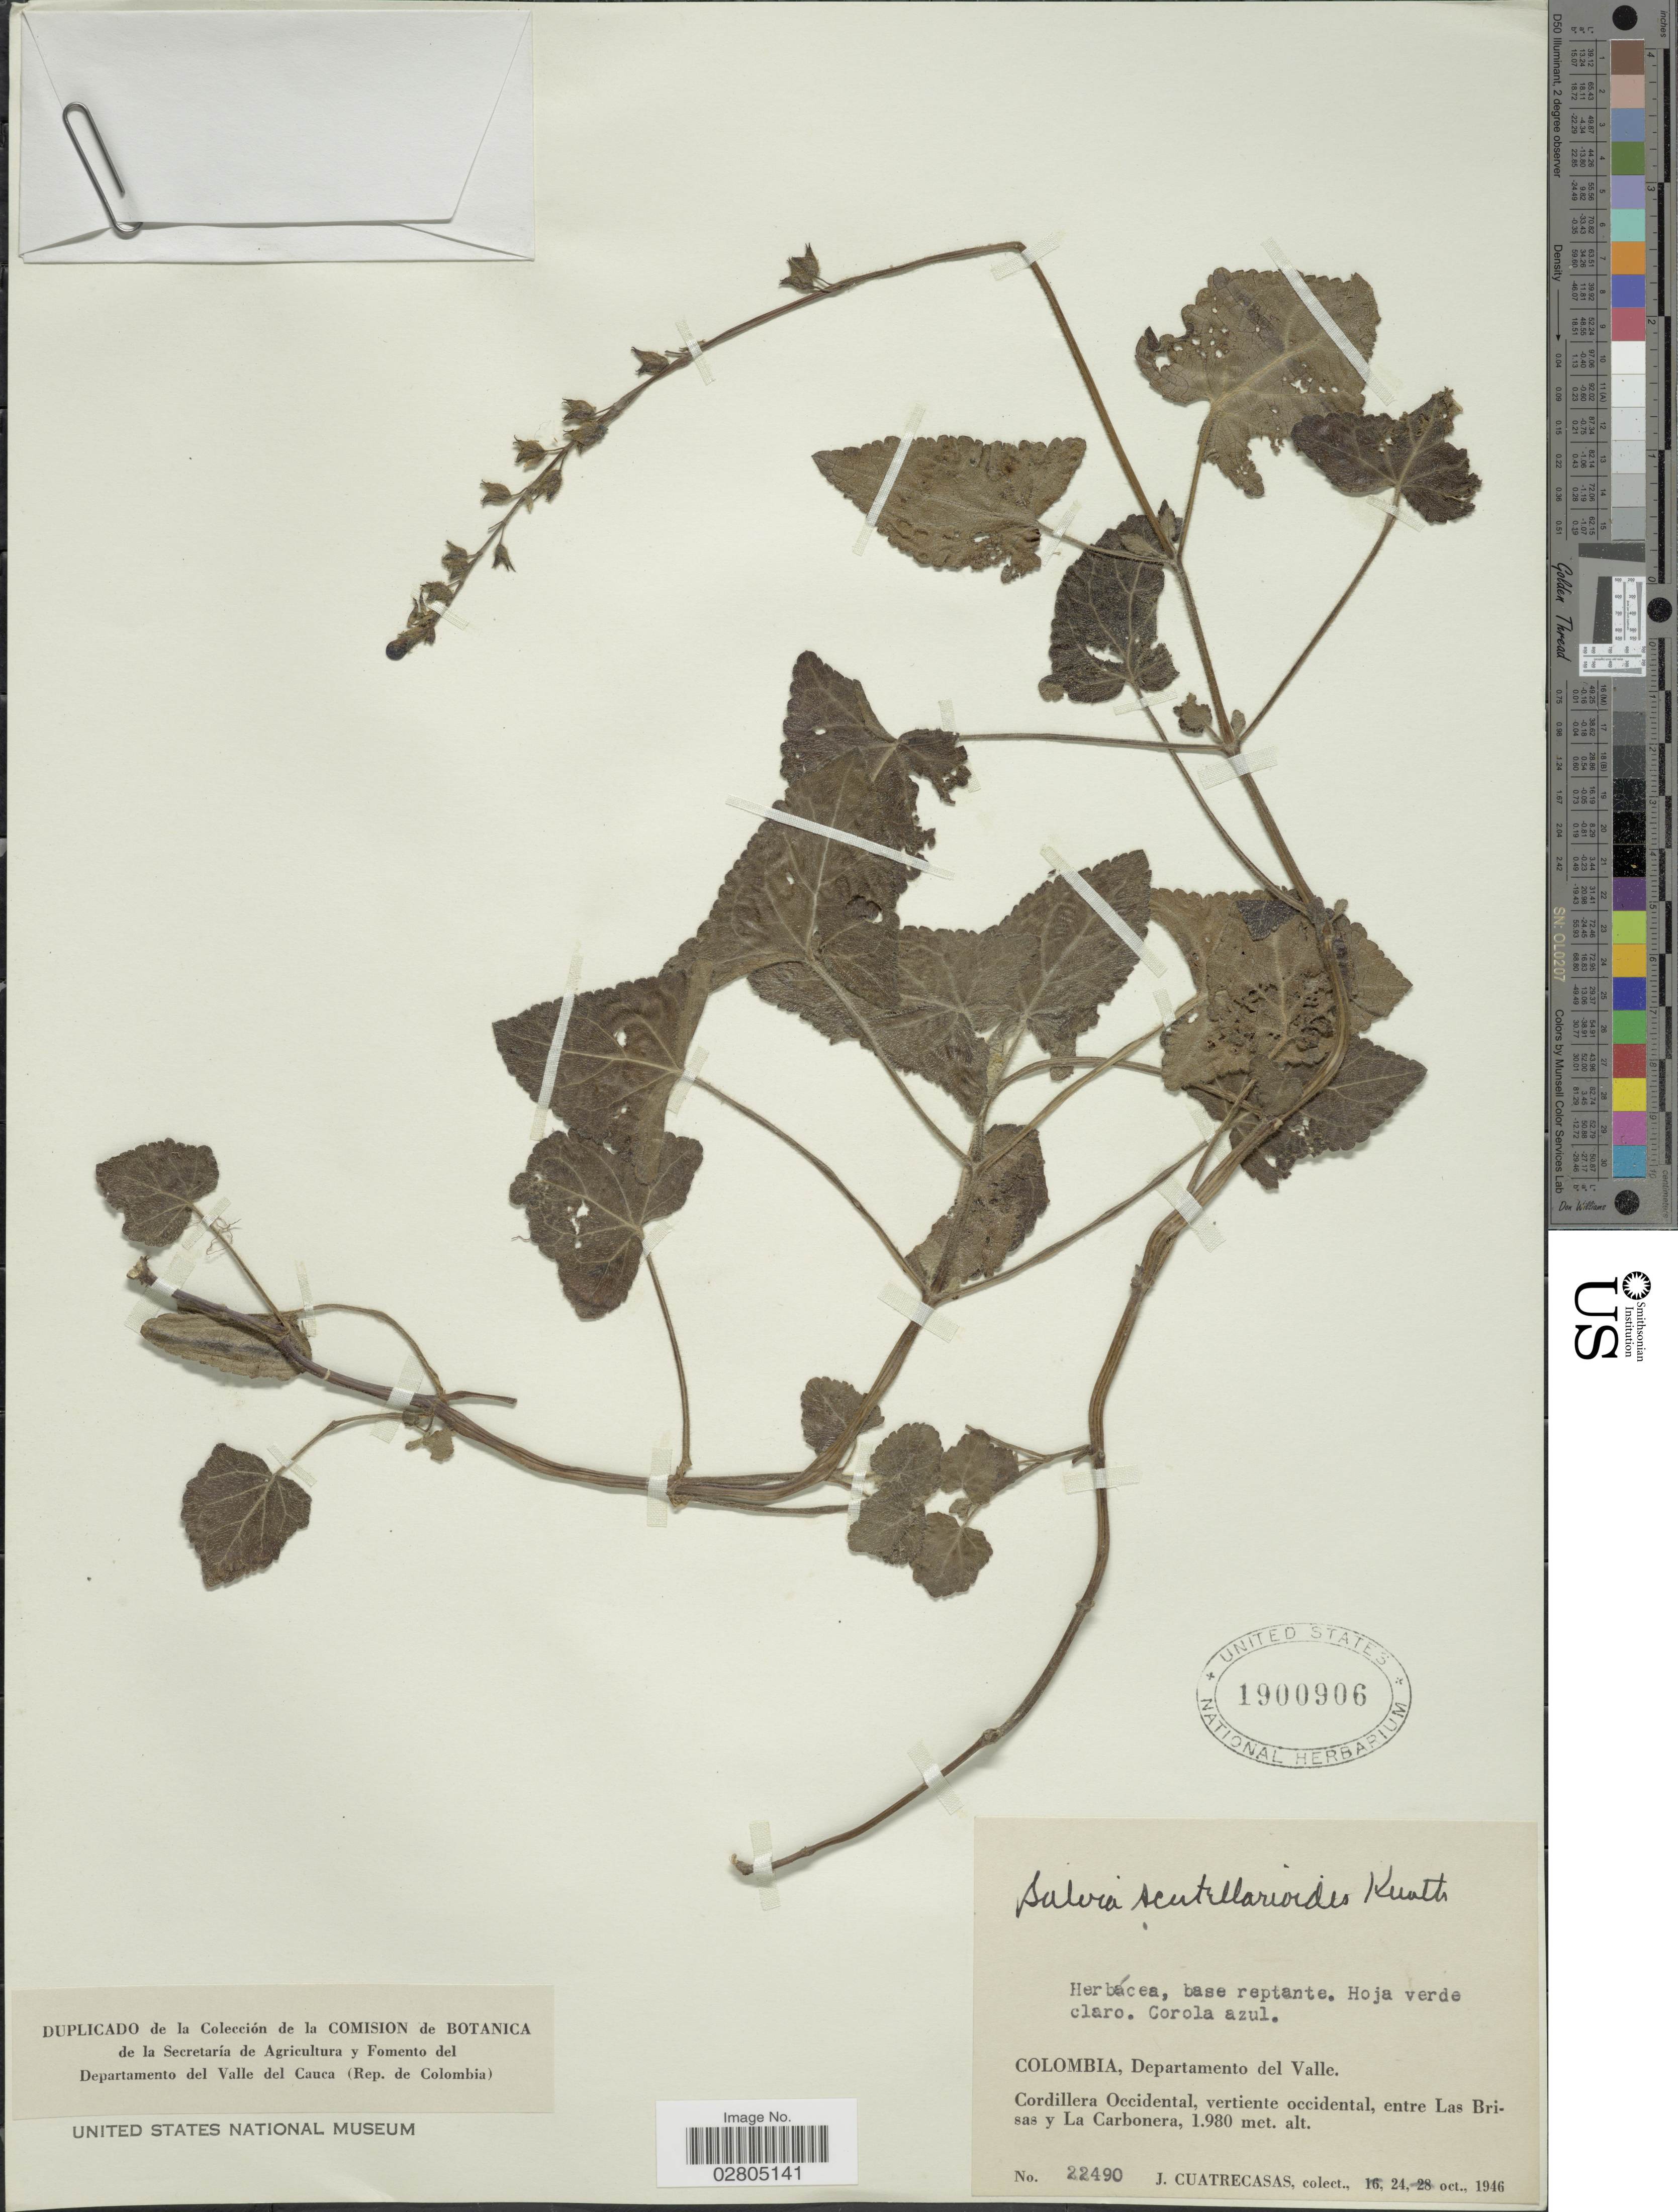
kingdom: Plantae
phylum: Tracheophyta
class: Magnoliopsida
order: Lamiales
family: Lamiaceae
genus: Salvia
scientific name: Salvia scutellarioides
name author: Kunth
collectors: J. Cuatrecasas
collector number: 22490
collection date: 1946-10-24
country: Colombia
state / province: Valle del Cauca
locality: Departamento del Valle, Cordillera Occidental, vertiente occidental, entre Las Brisas y La Carbonera.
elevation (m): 1980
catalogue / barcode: US 1900906